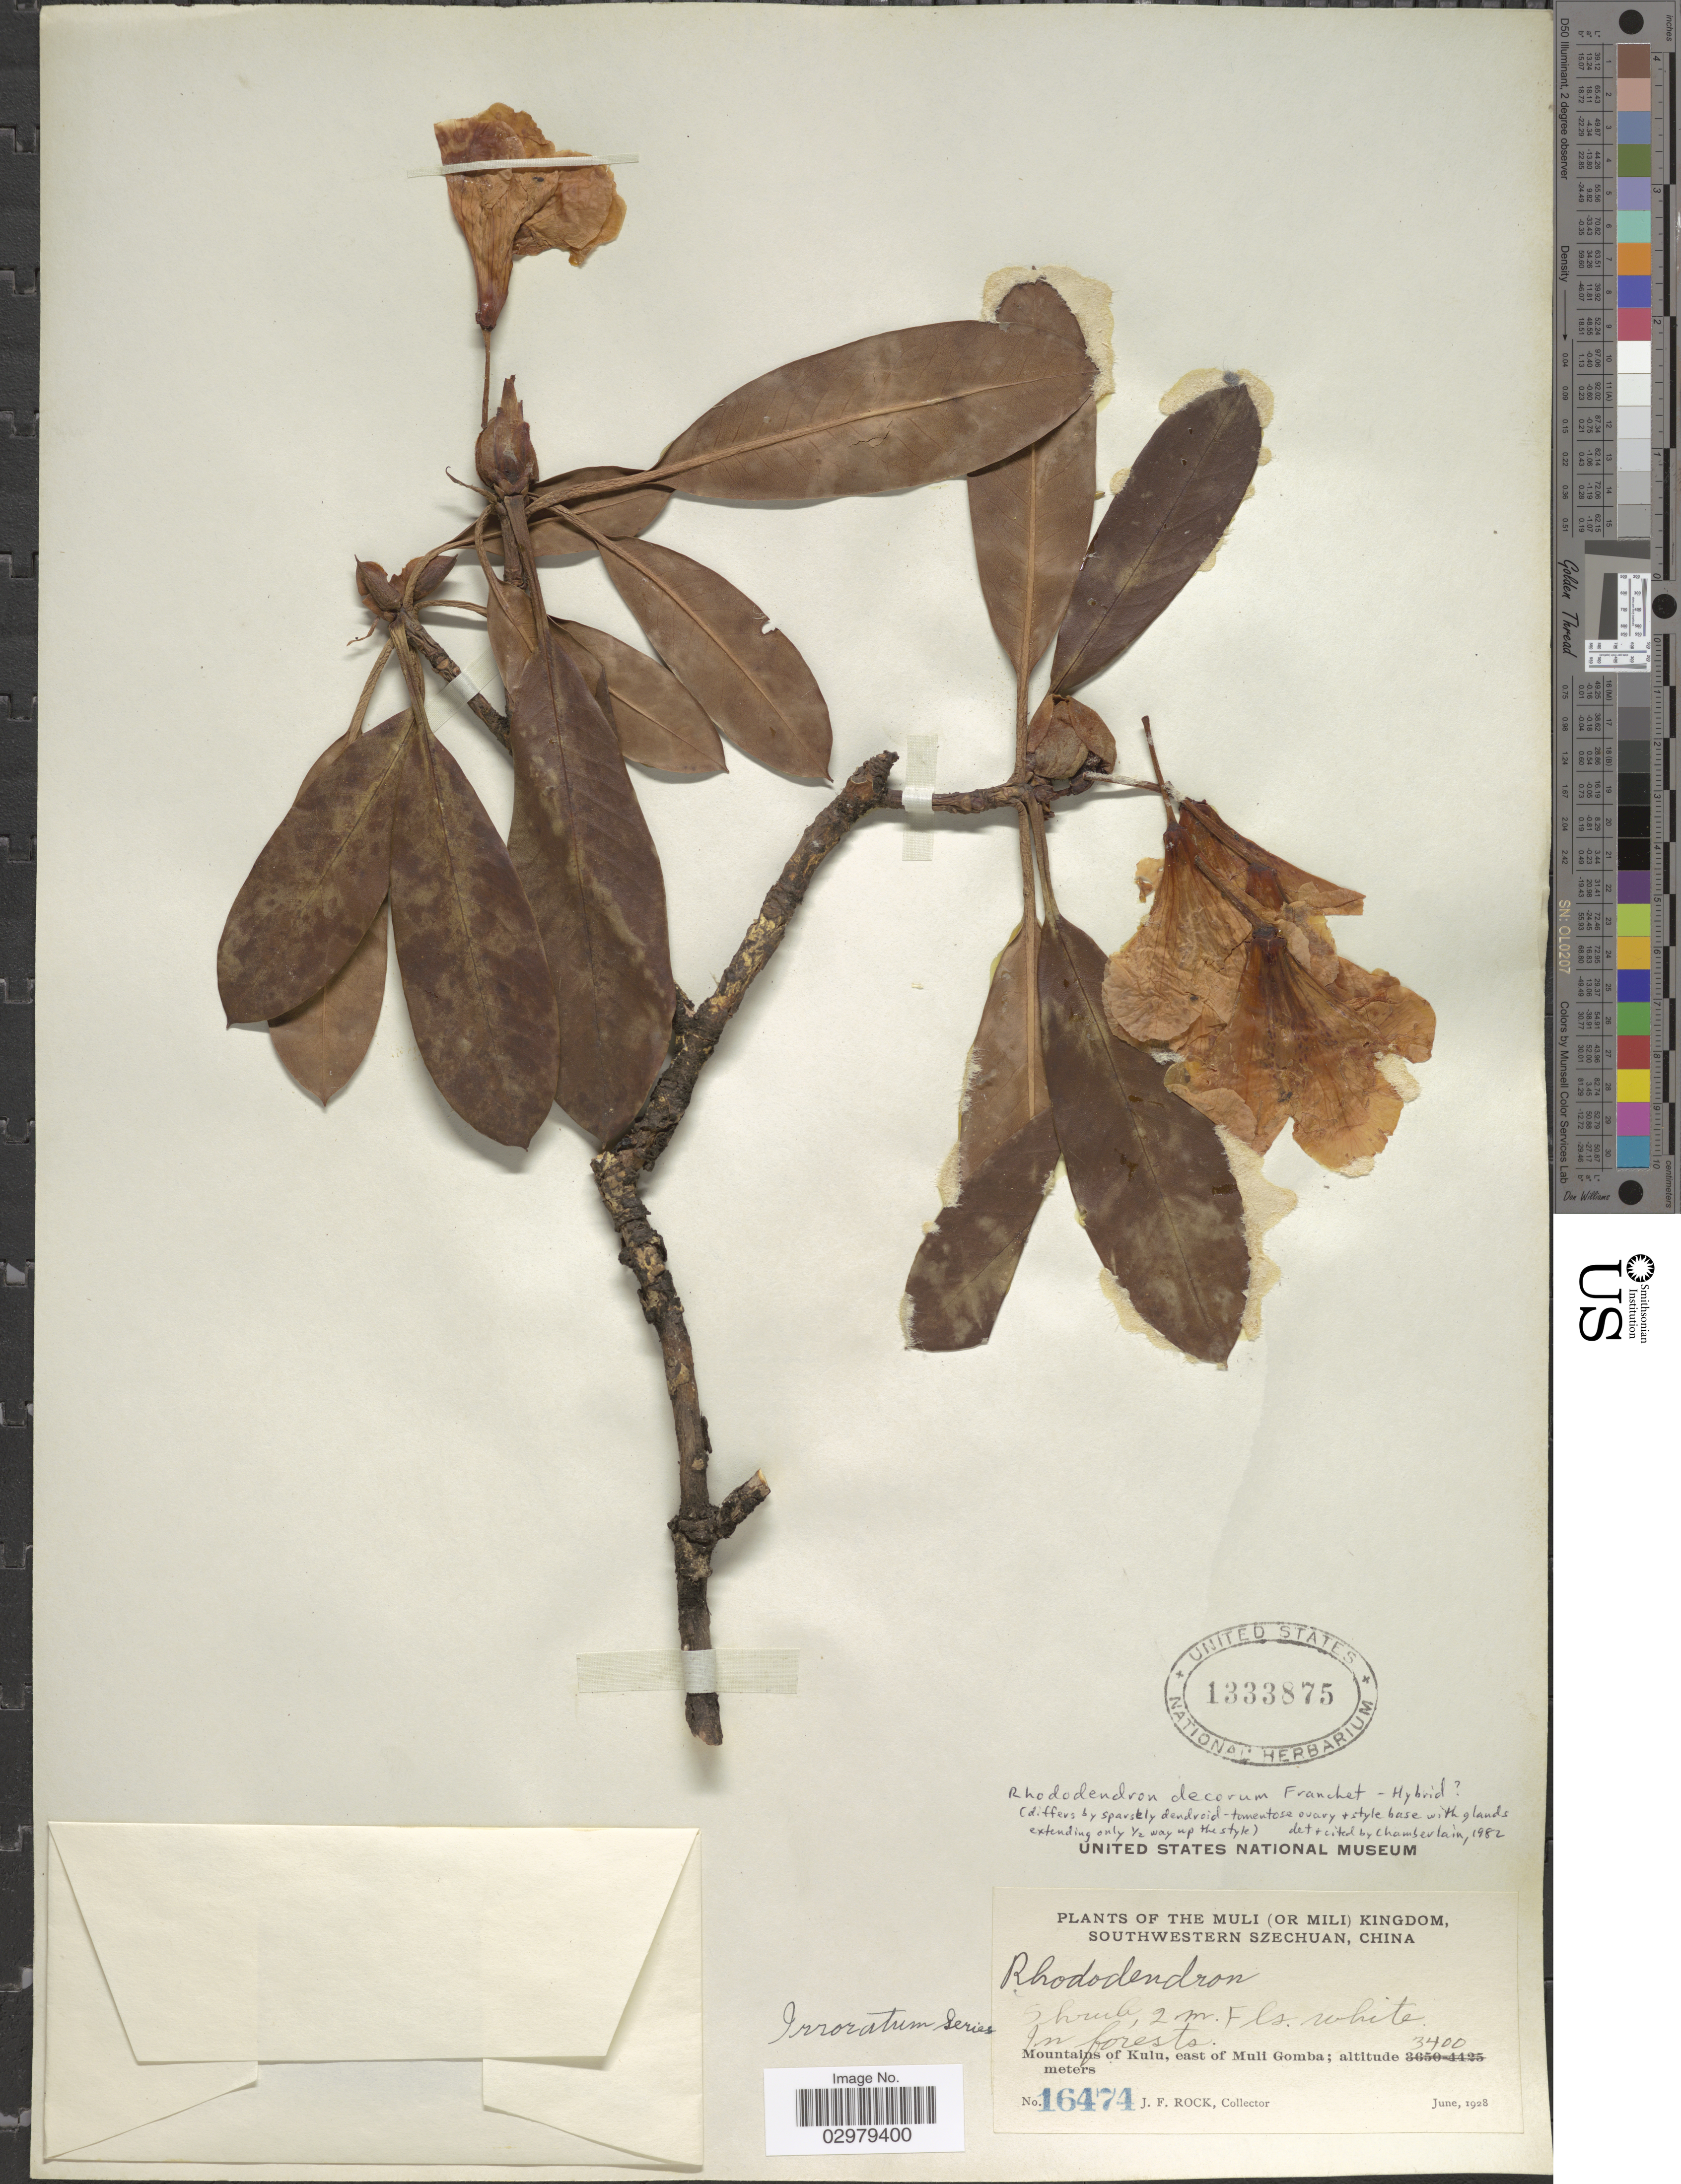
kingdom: Plantae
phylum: Tracheophyta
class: Magnoliopsida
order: Ericales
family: Ericaceae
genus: Rhododendron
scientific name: Rhododendron sp.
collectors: J. Rock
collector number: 16474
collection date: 1928-06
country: China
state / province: Sichuan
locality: Muli (Or Mili) Kingdom, Southwestern Szechuan. Mountains of Kulu, east of Muli Gomba.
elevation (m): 3400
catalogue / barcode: US 1333875